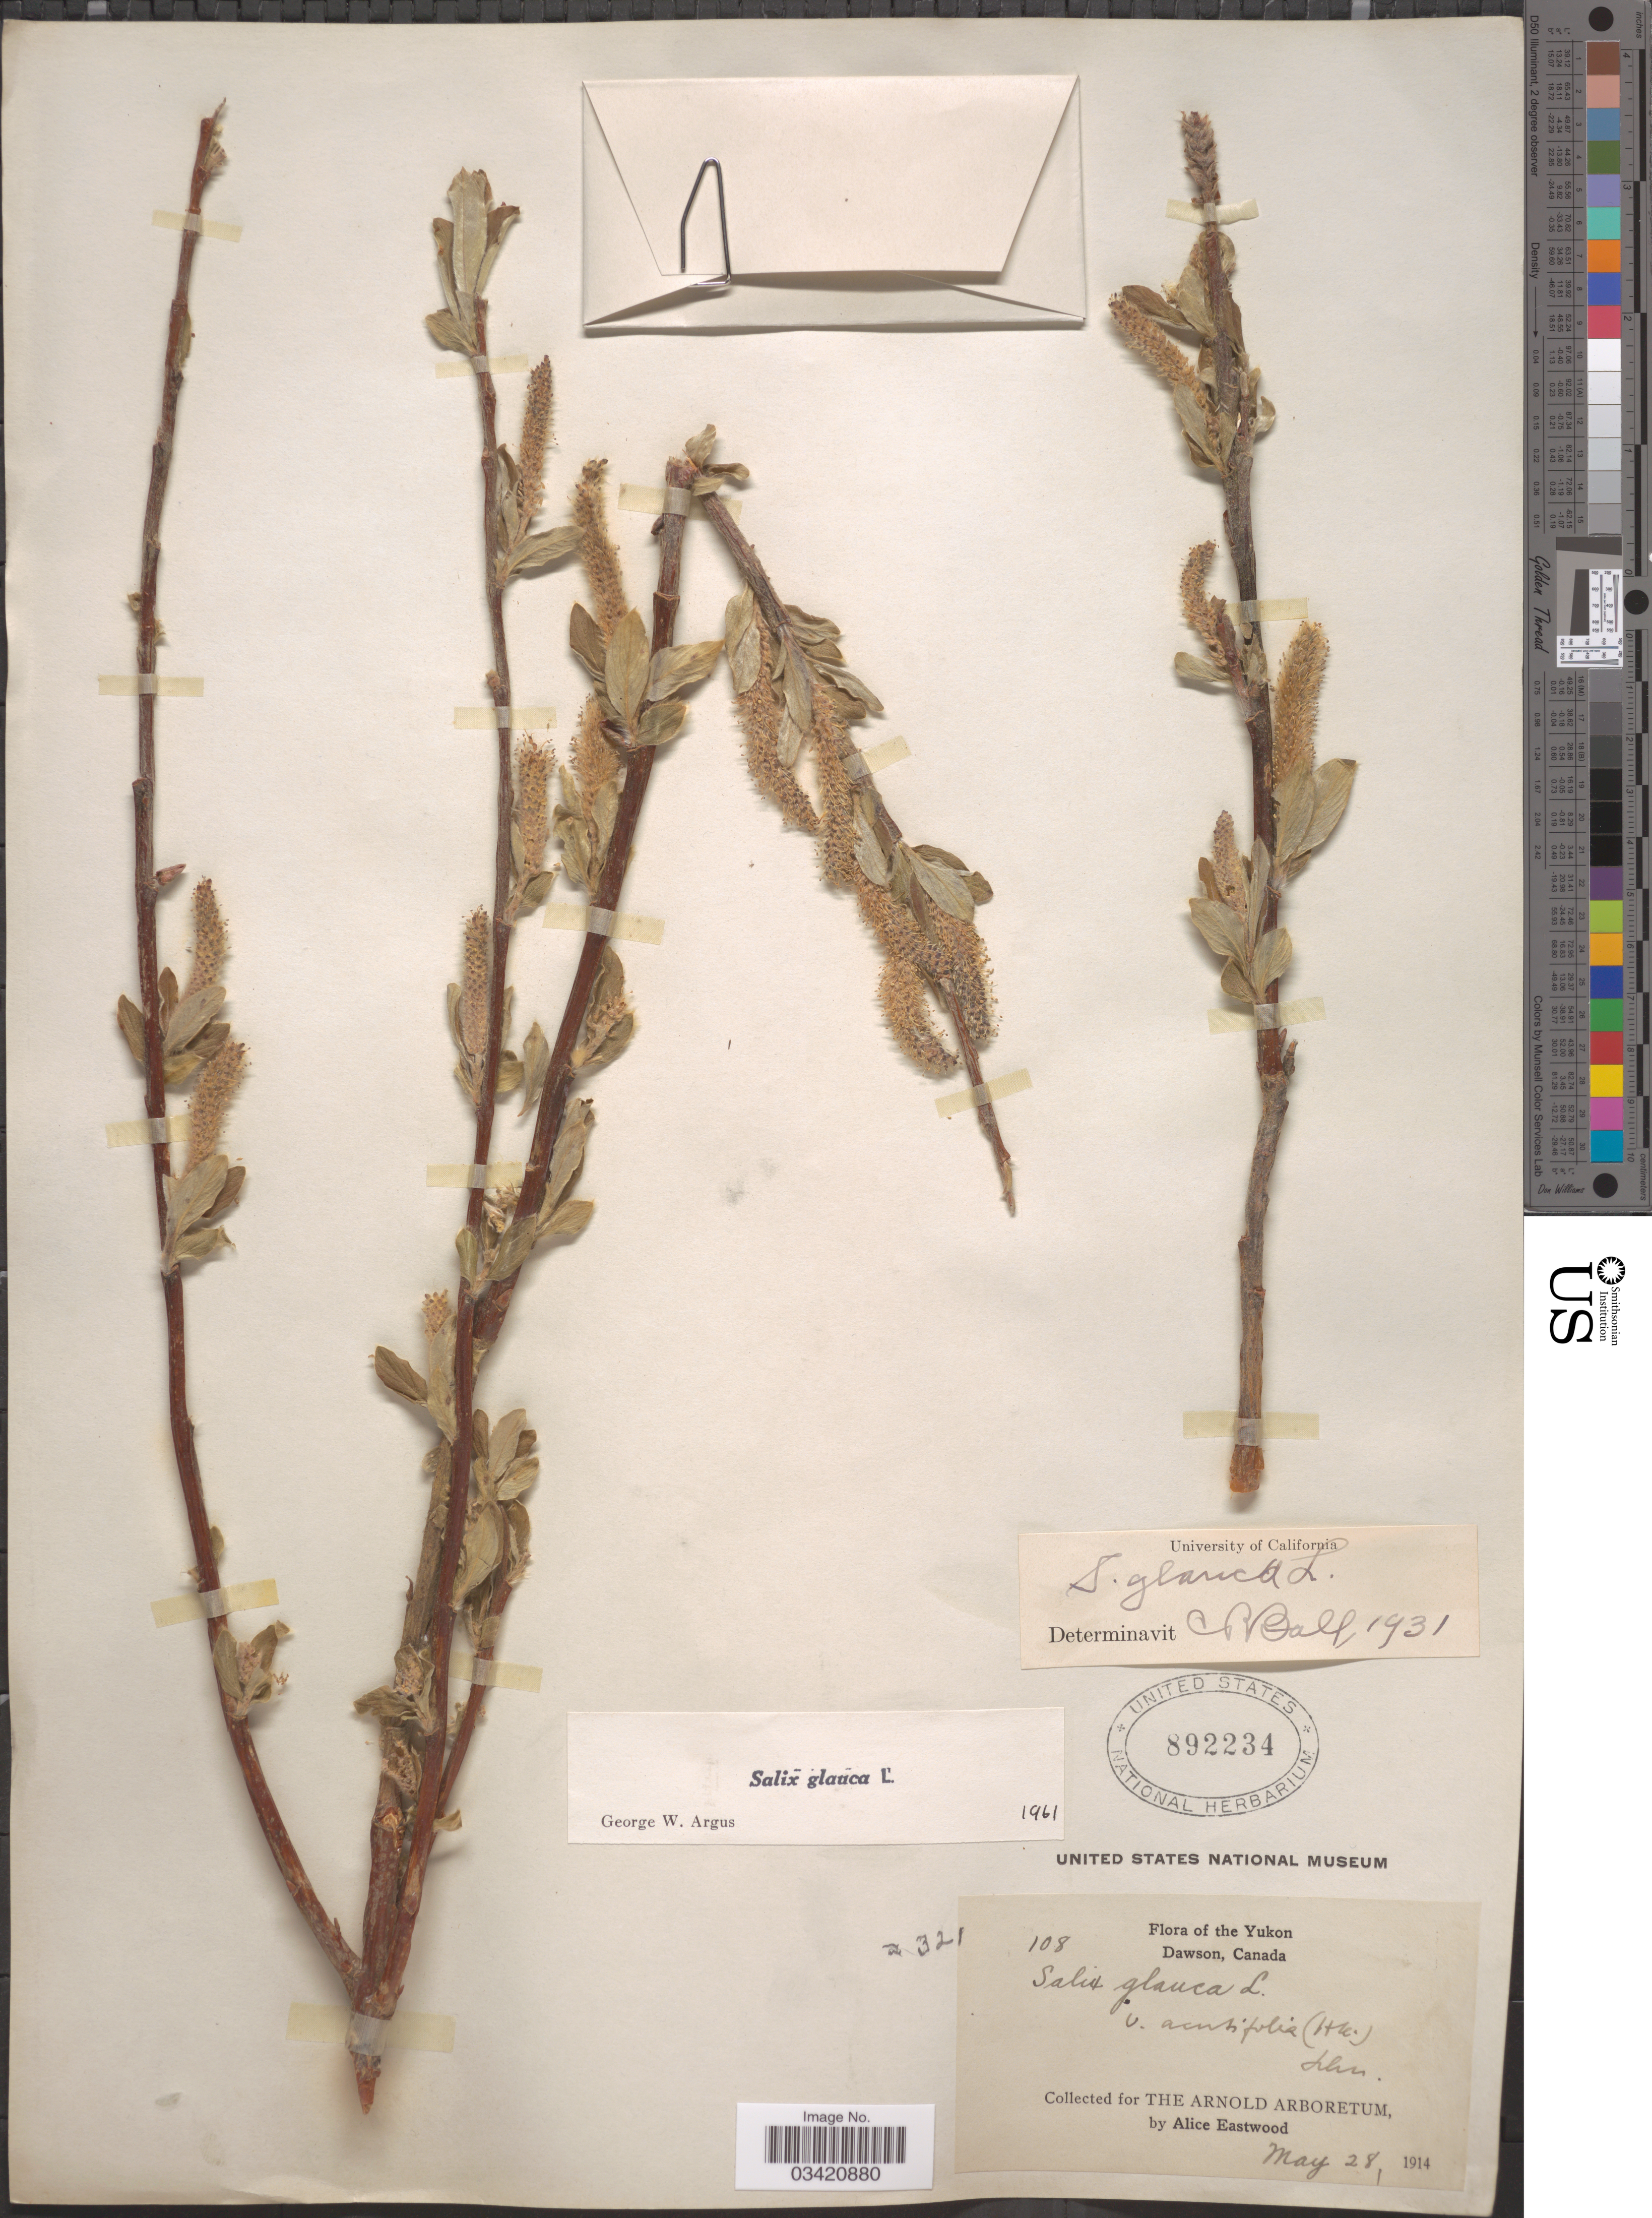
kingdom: Plantae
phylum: Tracheophyta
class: Magnoliopsida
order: Malpighiales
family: Salicaceae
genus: Salix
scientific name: Salix glauca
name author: L.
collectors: A. Eastwood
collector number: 108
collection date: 1914-05-28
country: Canada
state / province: Yukon Territory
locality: Yukon. Dawson.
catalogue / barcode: US 892234